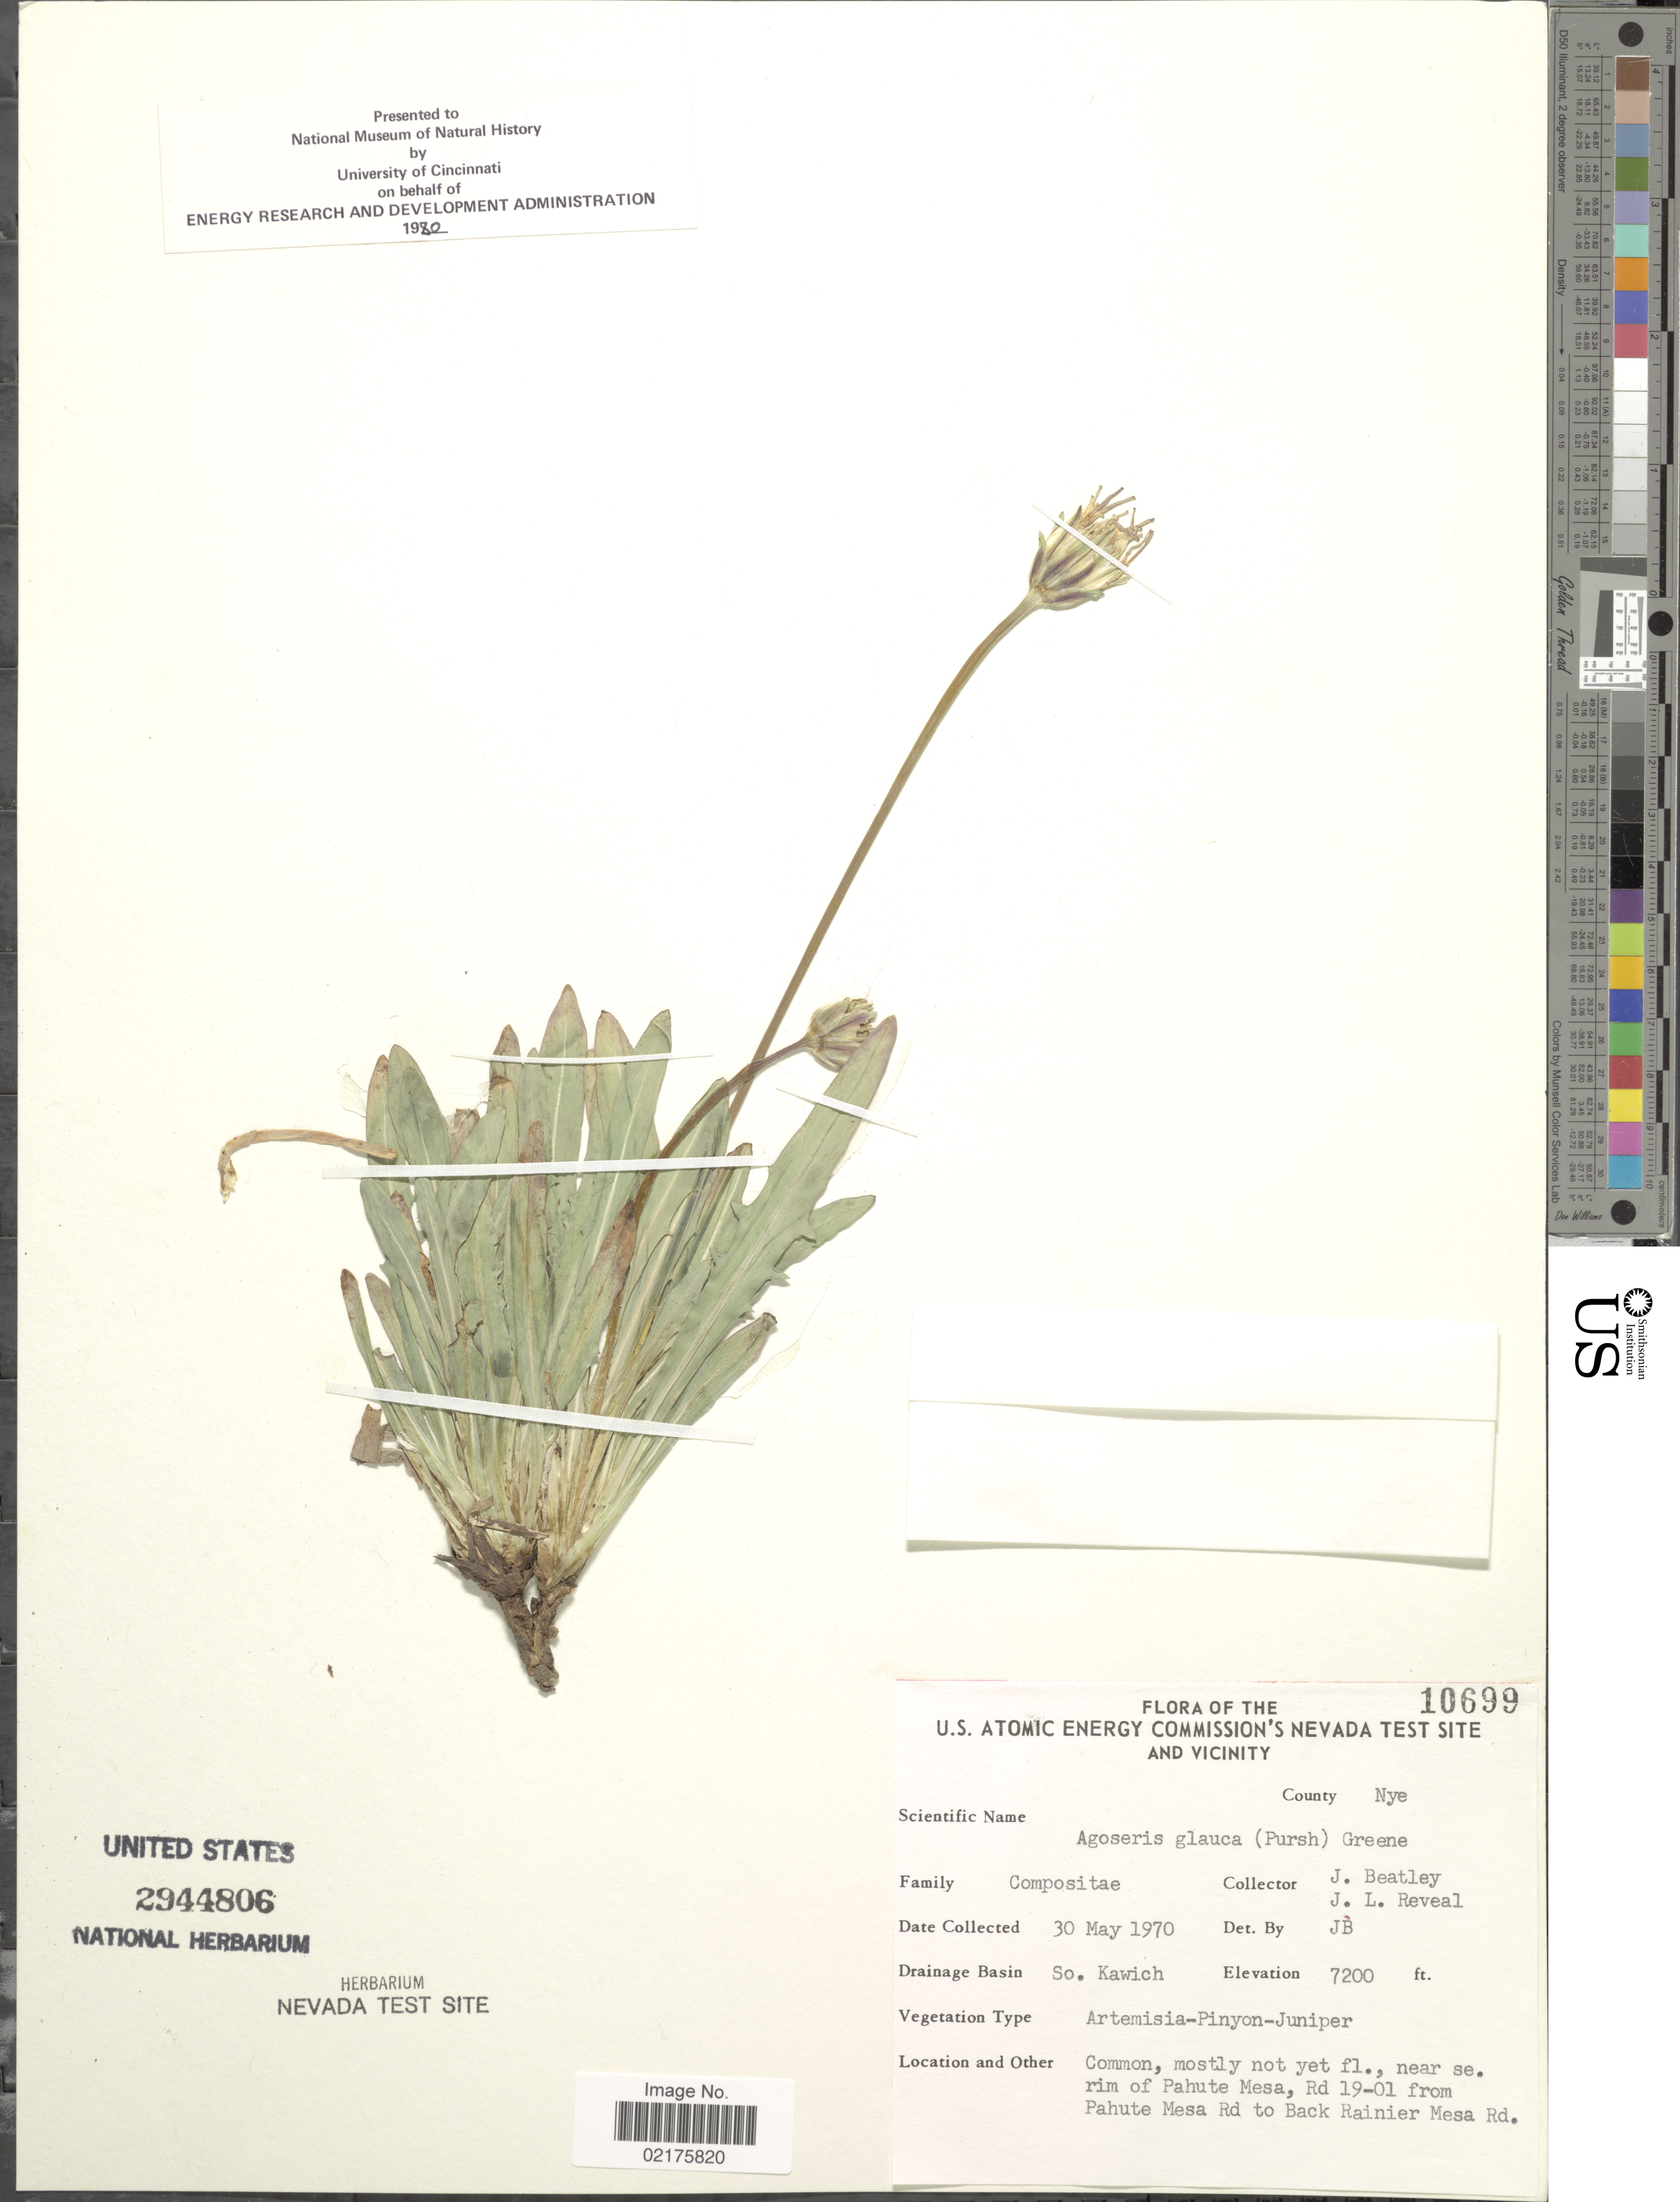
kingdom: Plantae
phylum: Tracheophyta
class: Magnoliopsida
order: Asterales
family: Asteraceae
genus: Agoseris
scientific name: Agoseris glauca var. glauca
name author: (Pursh) Raf.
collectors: J. C. Beatley & J. L. Reveal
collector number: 10699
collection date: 1970-05-30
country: United States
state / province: Nevada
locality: U.S. Atomic Energy Commission's Nevada Test site and Vicinity, Drainage Basin : So. Kawich, near se. rim of Pahute Mesa, Rd 19-01 from Pahute Mesa Rd to Back Rainier Mesa Rd, County: Nye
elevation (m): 2195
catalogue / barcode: US 2944806